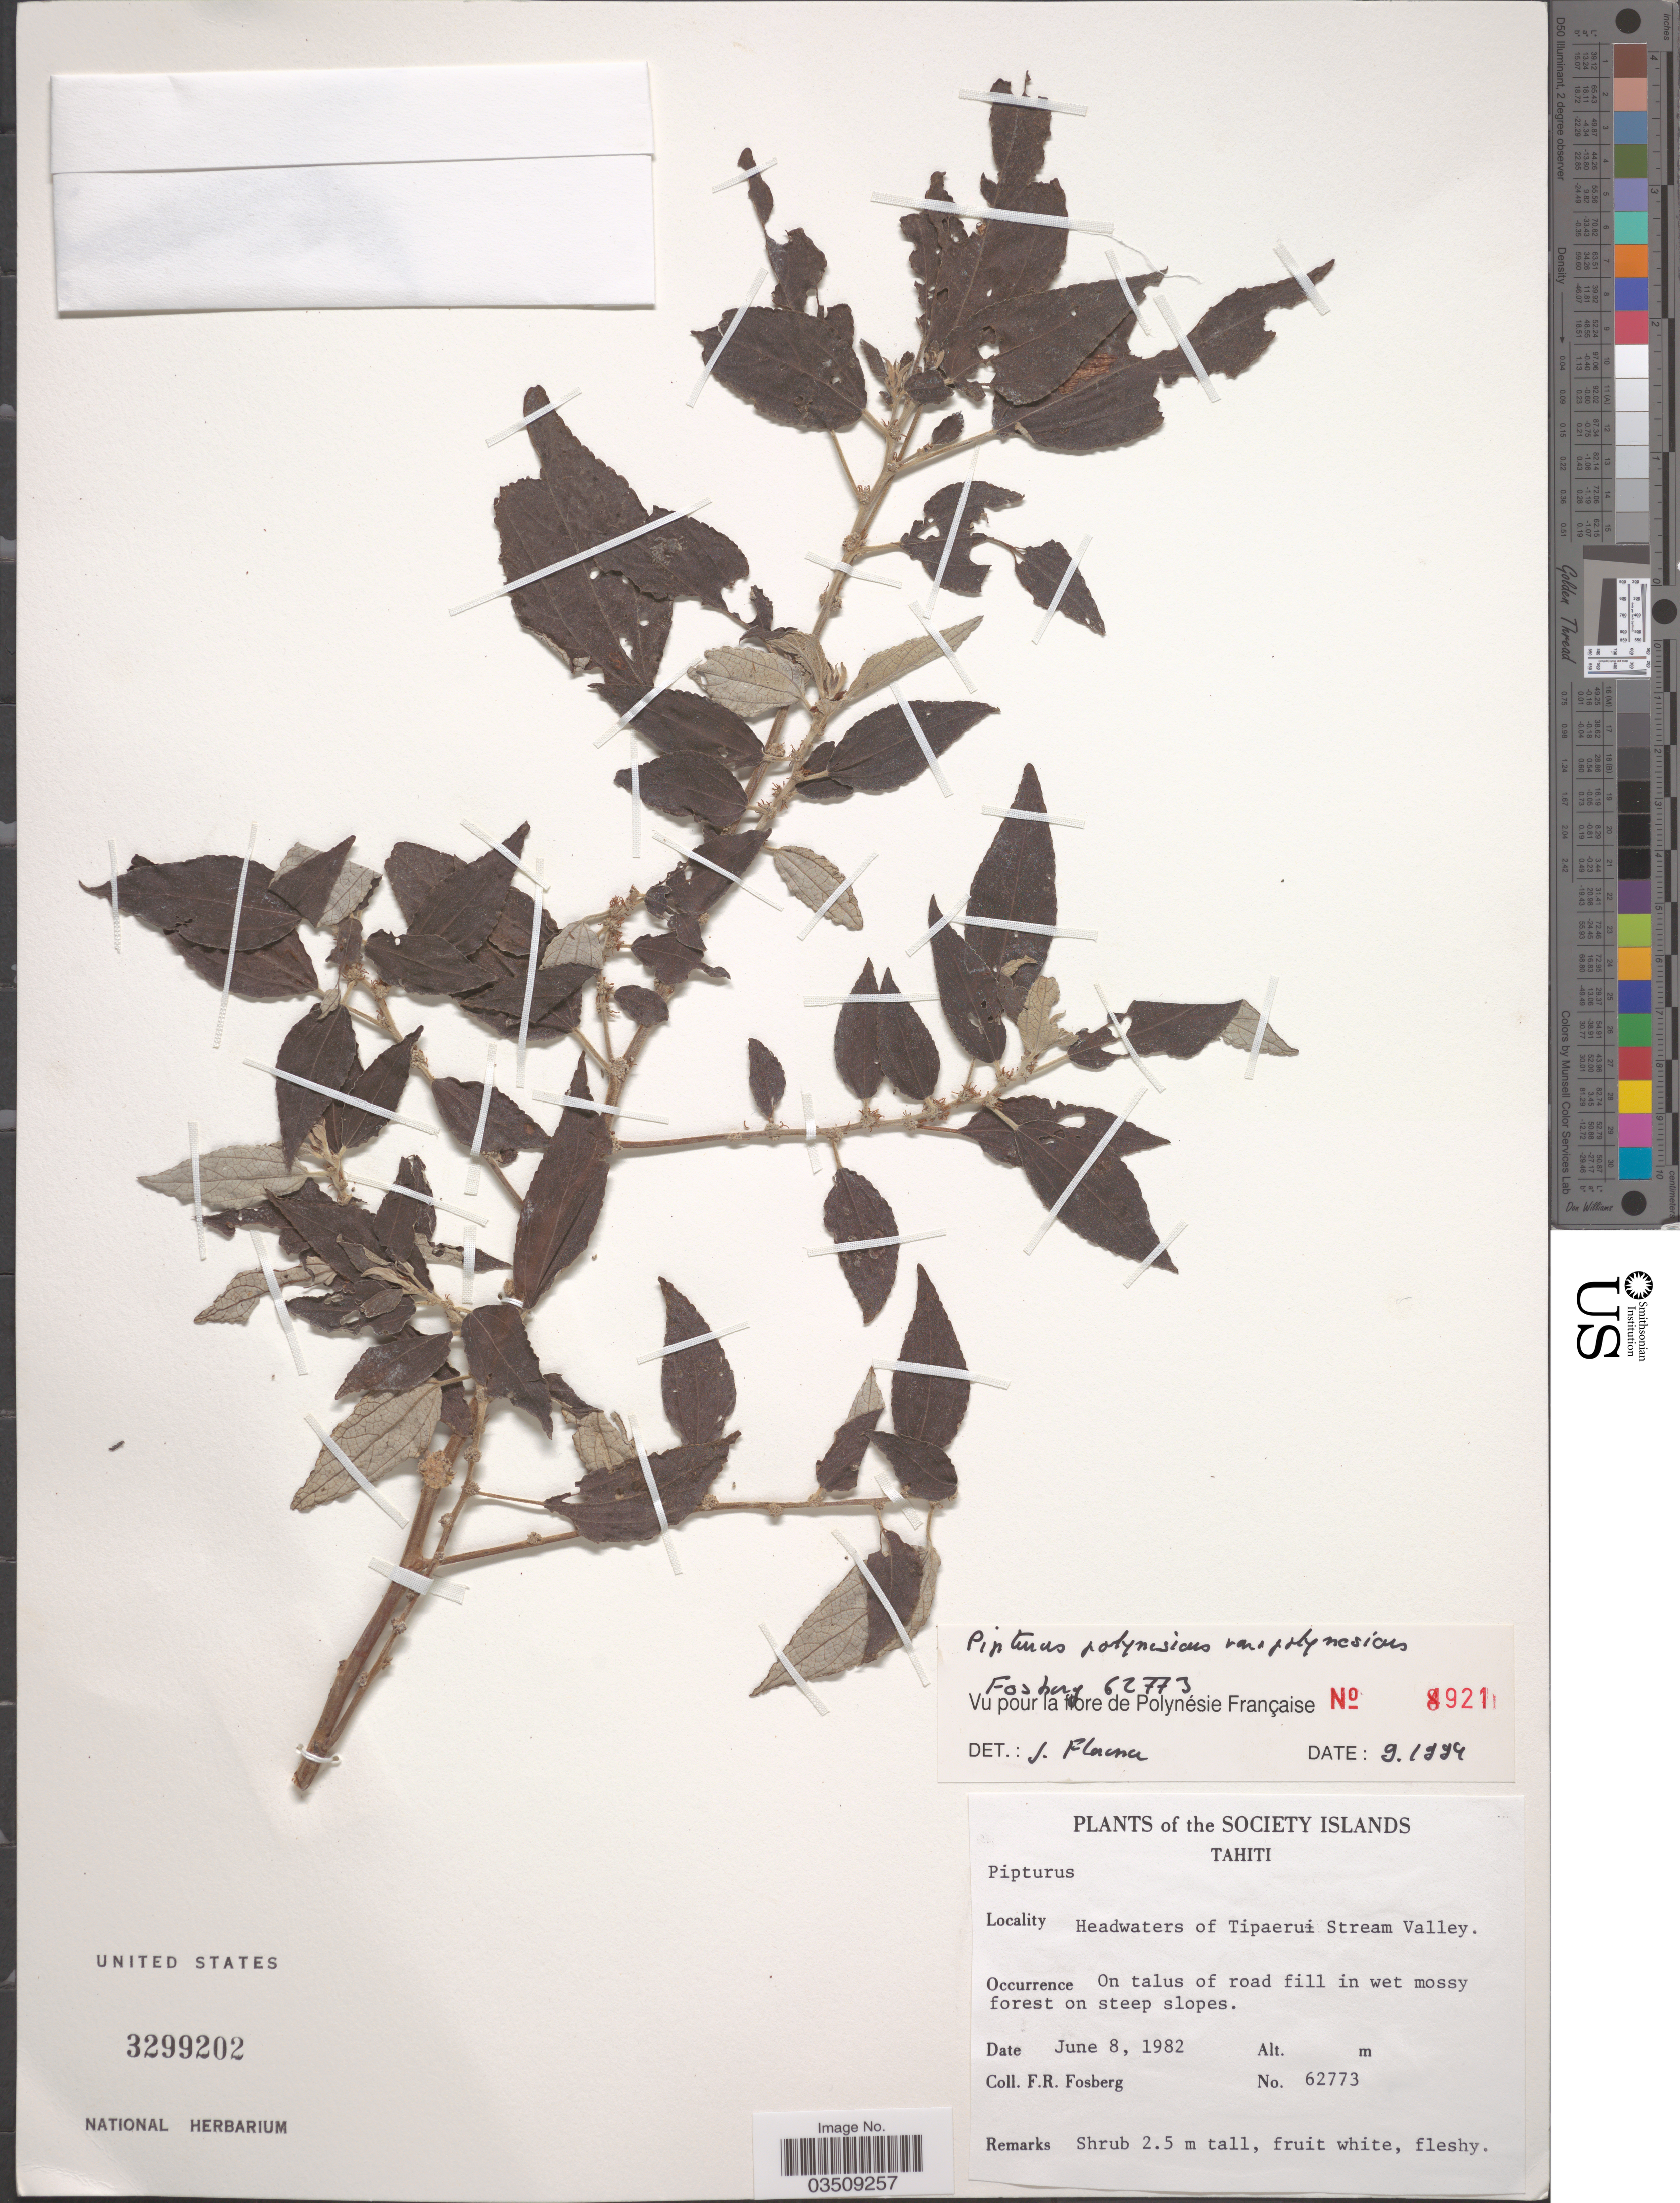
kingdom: Plantae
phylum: Tracheophyta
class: Magnoliopsida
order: Rosales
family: Urticaceae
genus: Pipturus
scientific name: Pipturus polynesicus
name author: Skottsb.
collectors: F. R. Fosberg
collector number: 62773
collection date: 1982-06-08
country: French Polynesia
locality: The Society Islands. Tahiti. Headwaters of Tipaerui Stream Valley.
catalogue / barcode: US 3299202